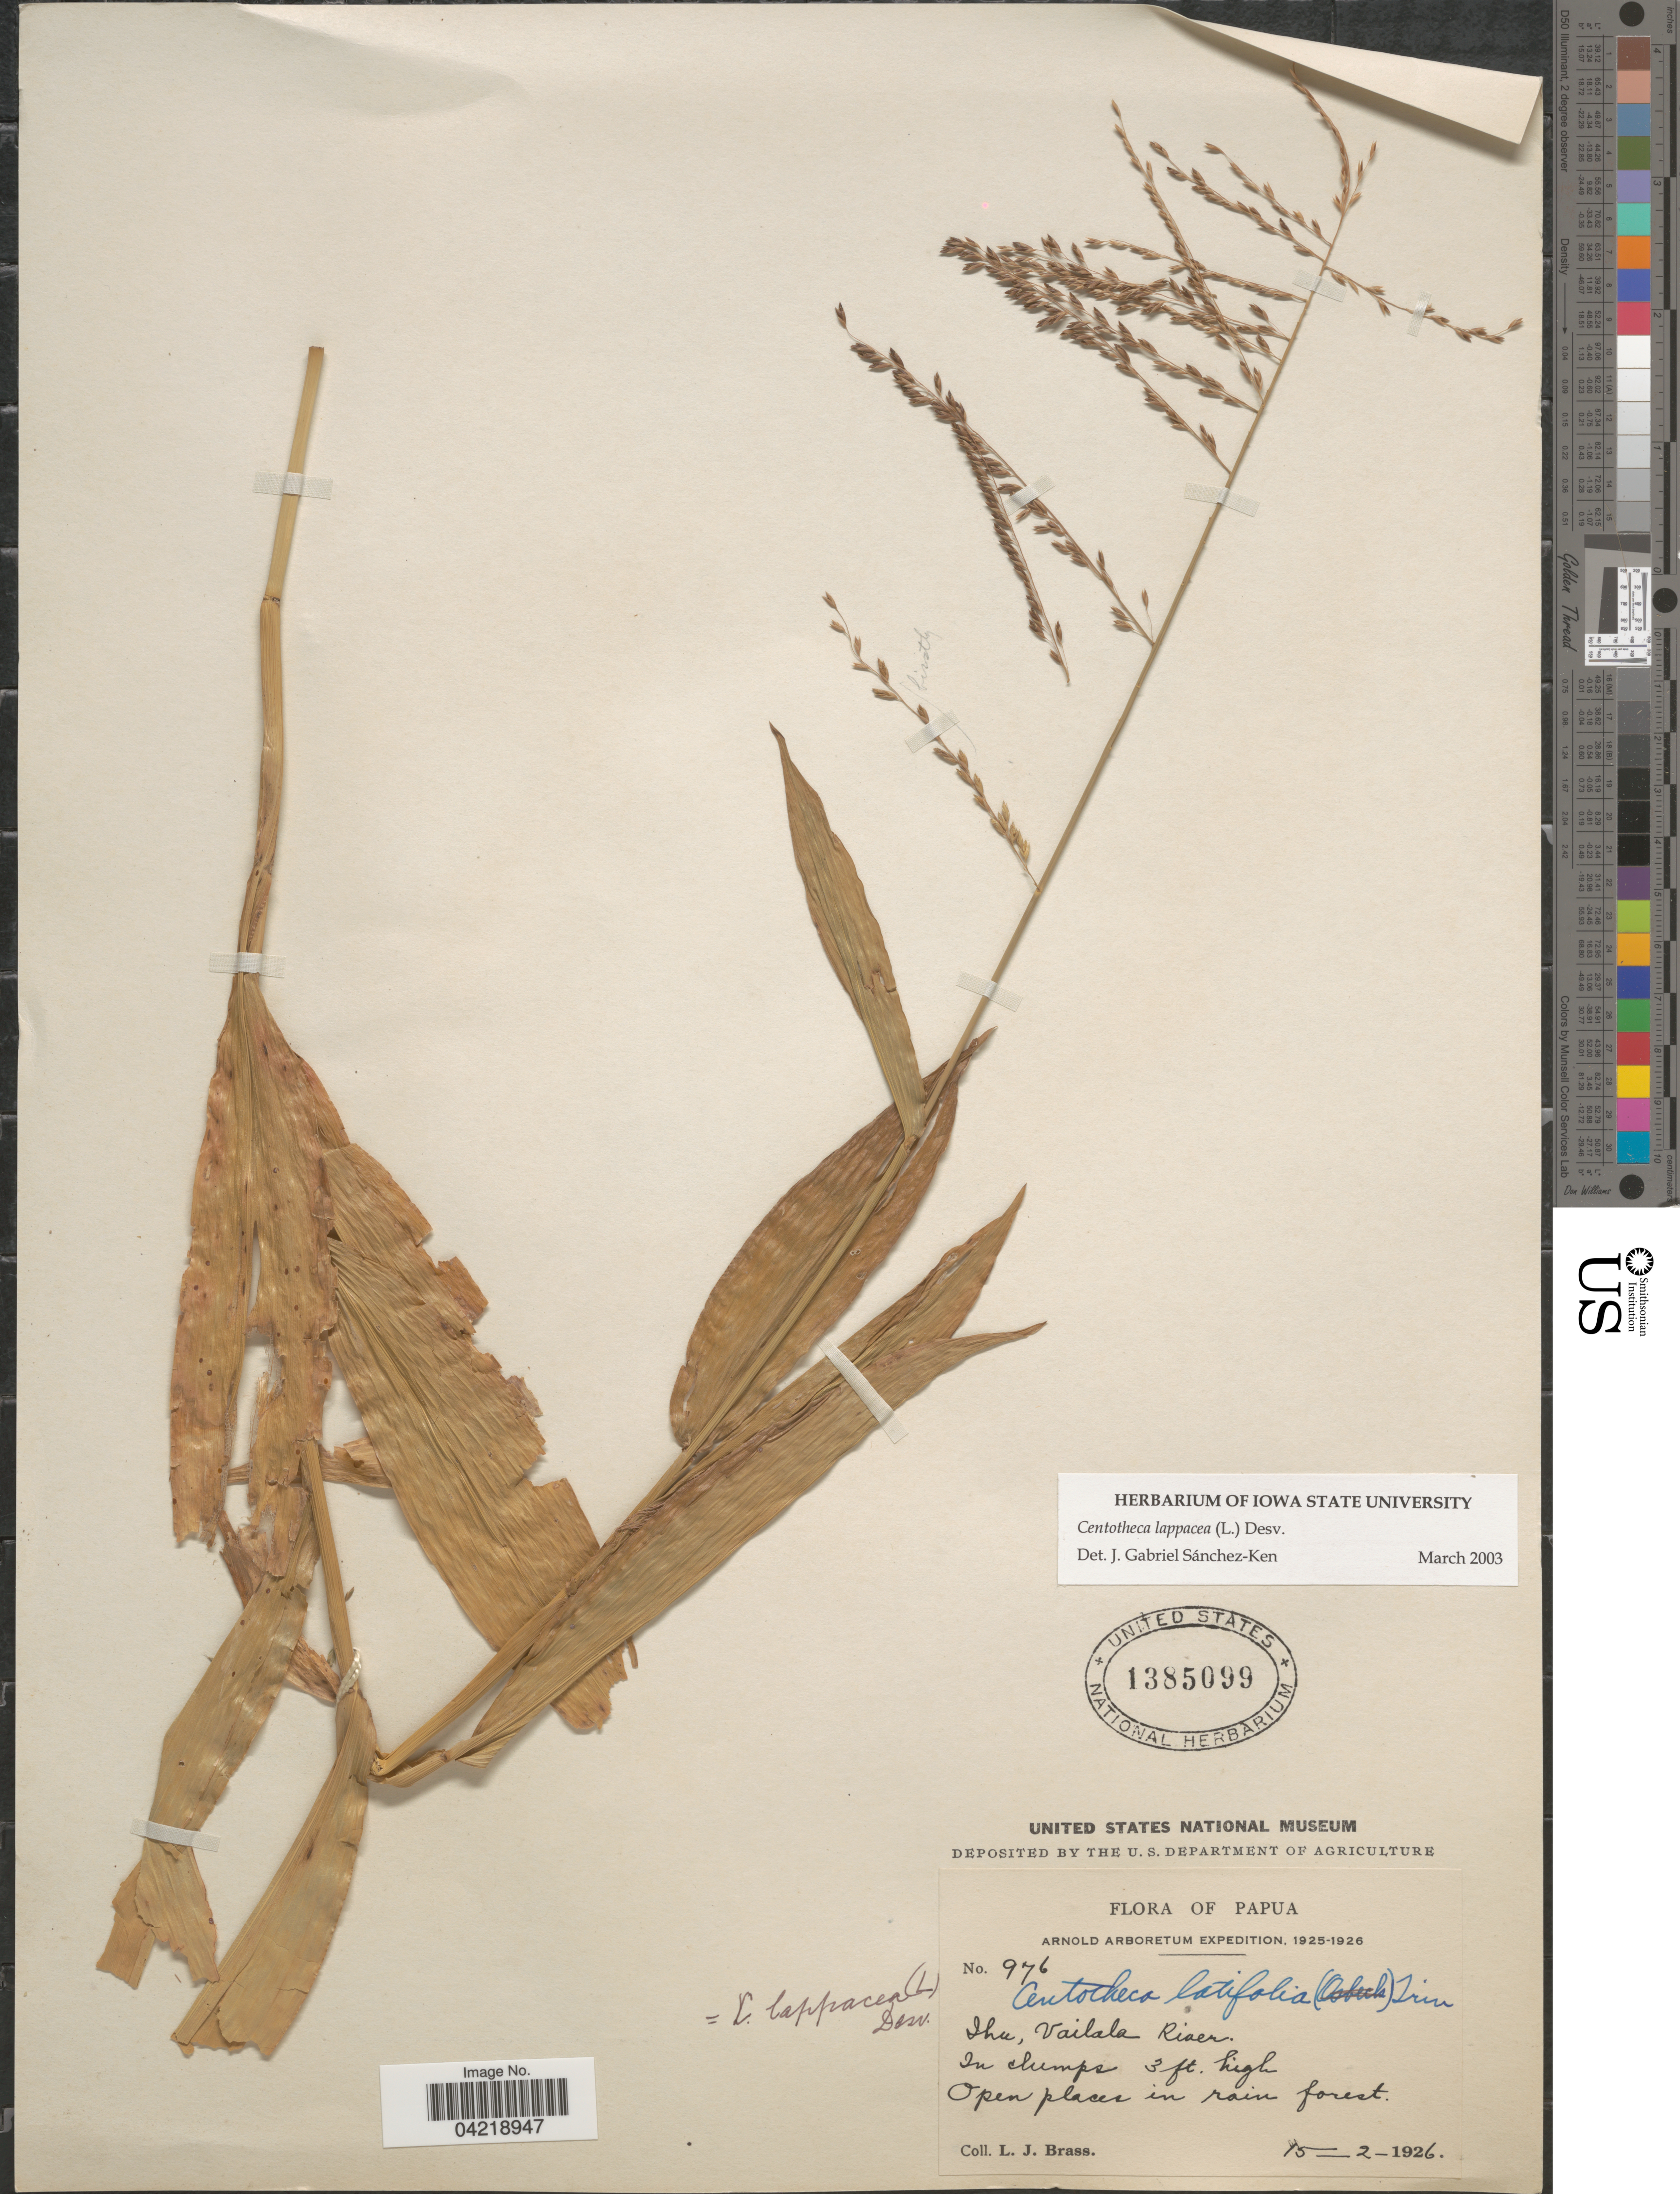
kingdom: Plantae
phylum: Tracheophyta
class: Liliopsida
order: Poales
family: Poaceae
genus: Centotheca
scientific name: Centotheca lappacea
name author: (L.) Desv.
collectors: L. J. Brass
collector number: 976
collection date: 1926-02-15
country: Papua New Guinea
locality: Arnold Arboretum Expedition, 1925-1926. Ihu, Vailala River. Open places in rain forest.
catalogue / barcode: US 1385099